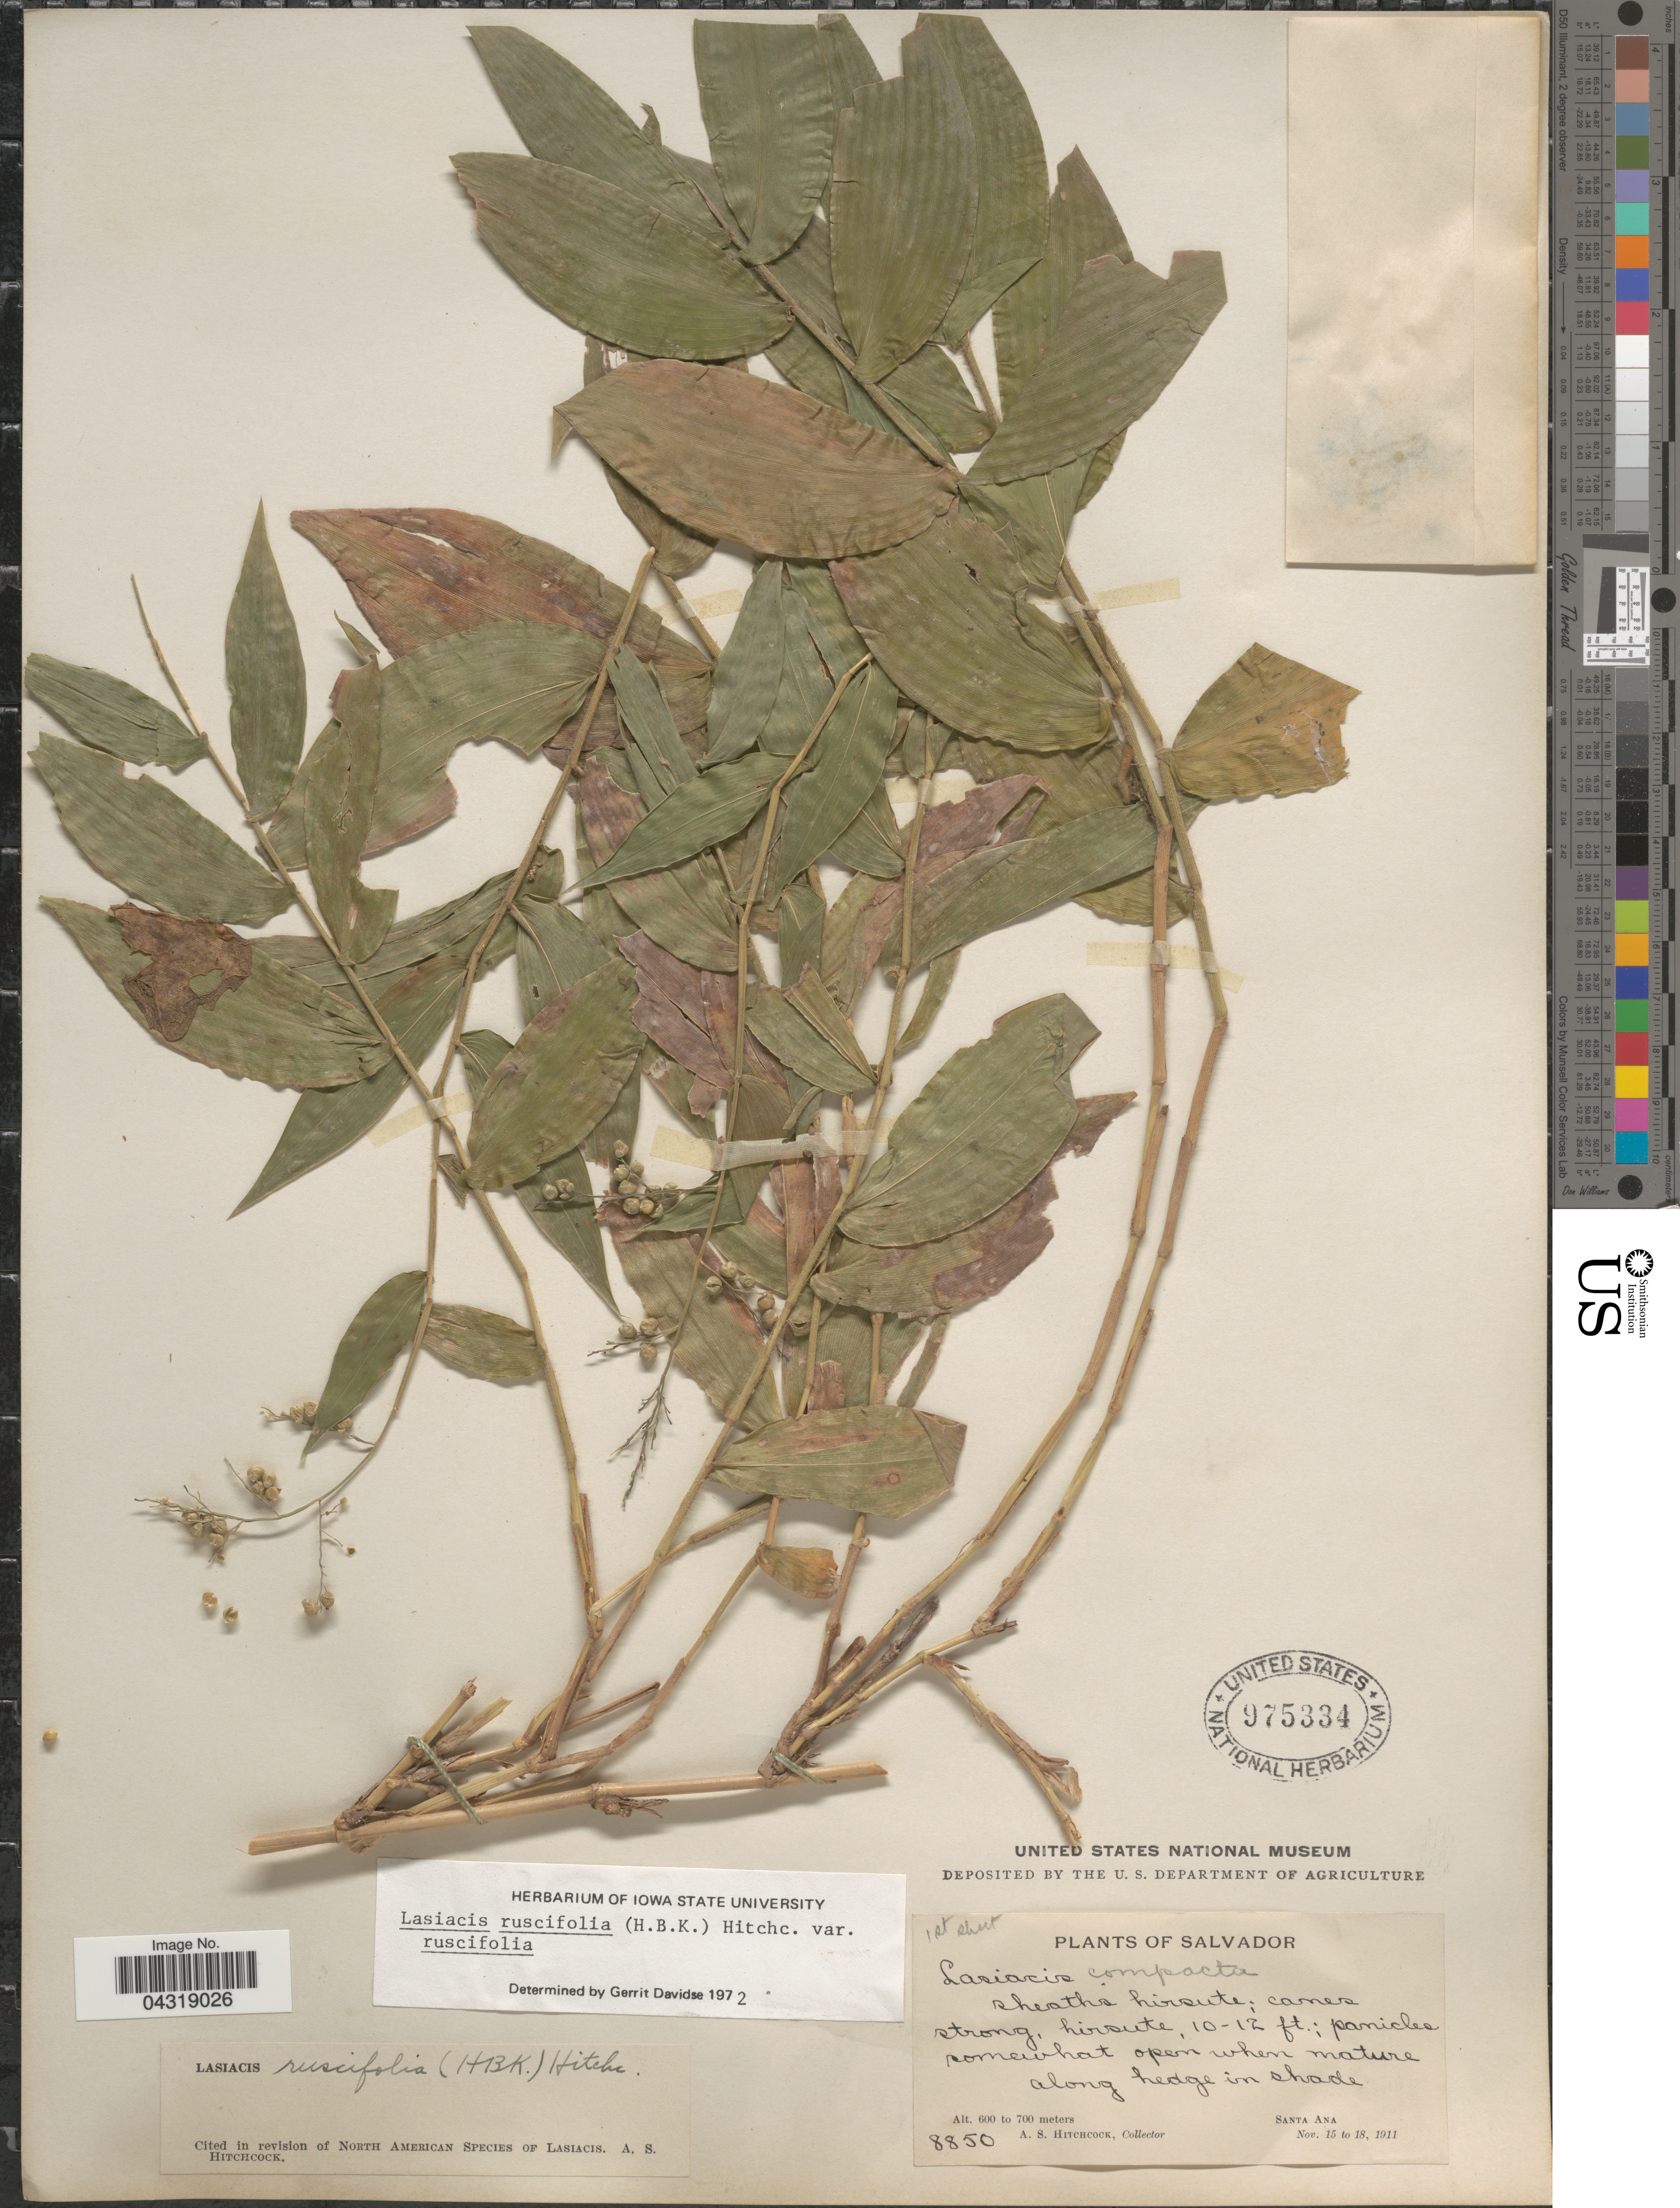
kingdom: Plantae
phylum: Tracheophyta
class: Liliopsida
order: Poales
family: Poaceae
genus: Lasiacis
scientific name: Lasiacis ruscifolia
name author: (Kunth) Hitchc.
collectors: A. S. Hitchcock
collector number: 8850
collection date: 1911-11-15/1911-11-18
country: El Salvador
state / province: Santa Ana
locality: Along hedge in shade.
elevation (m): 600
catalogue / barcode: US 975334